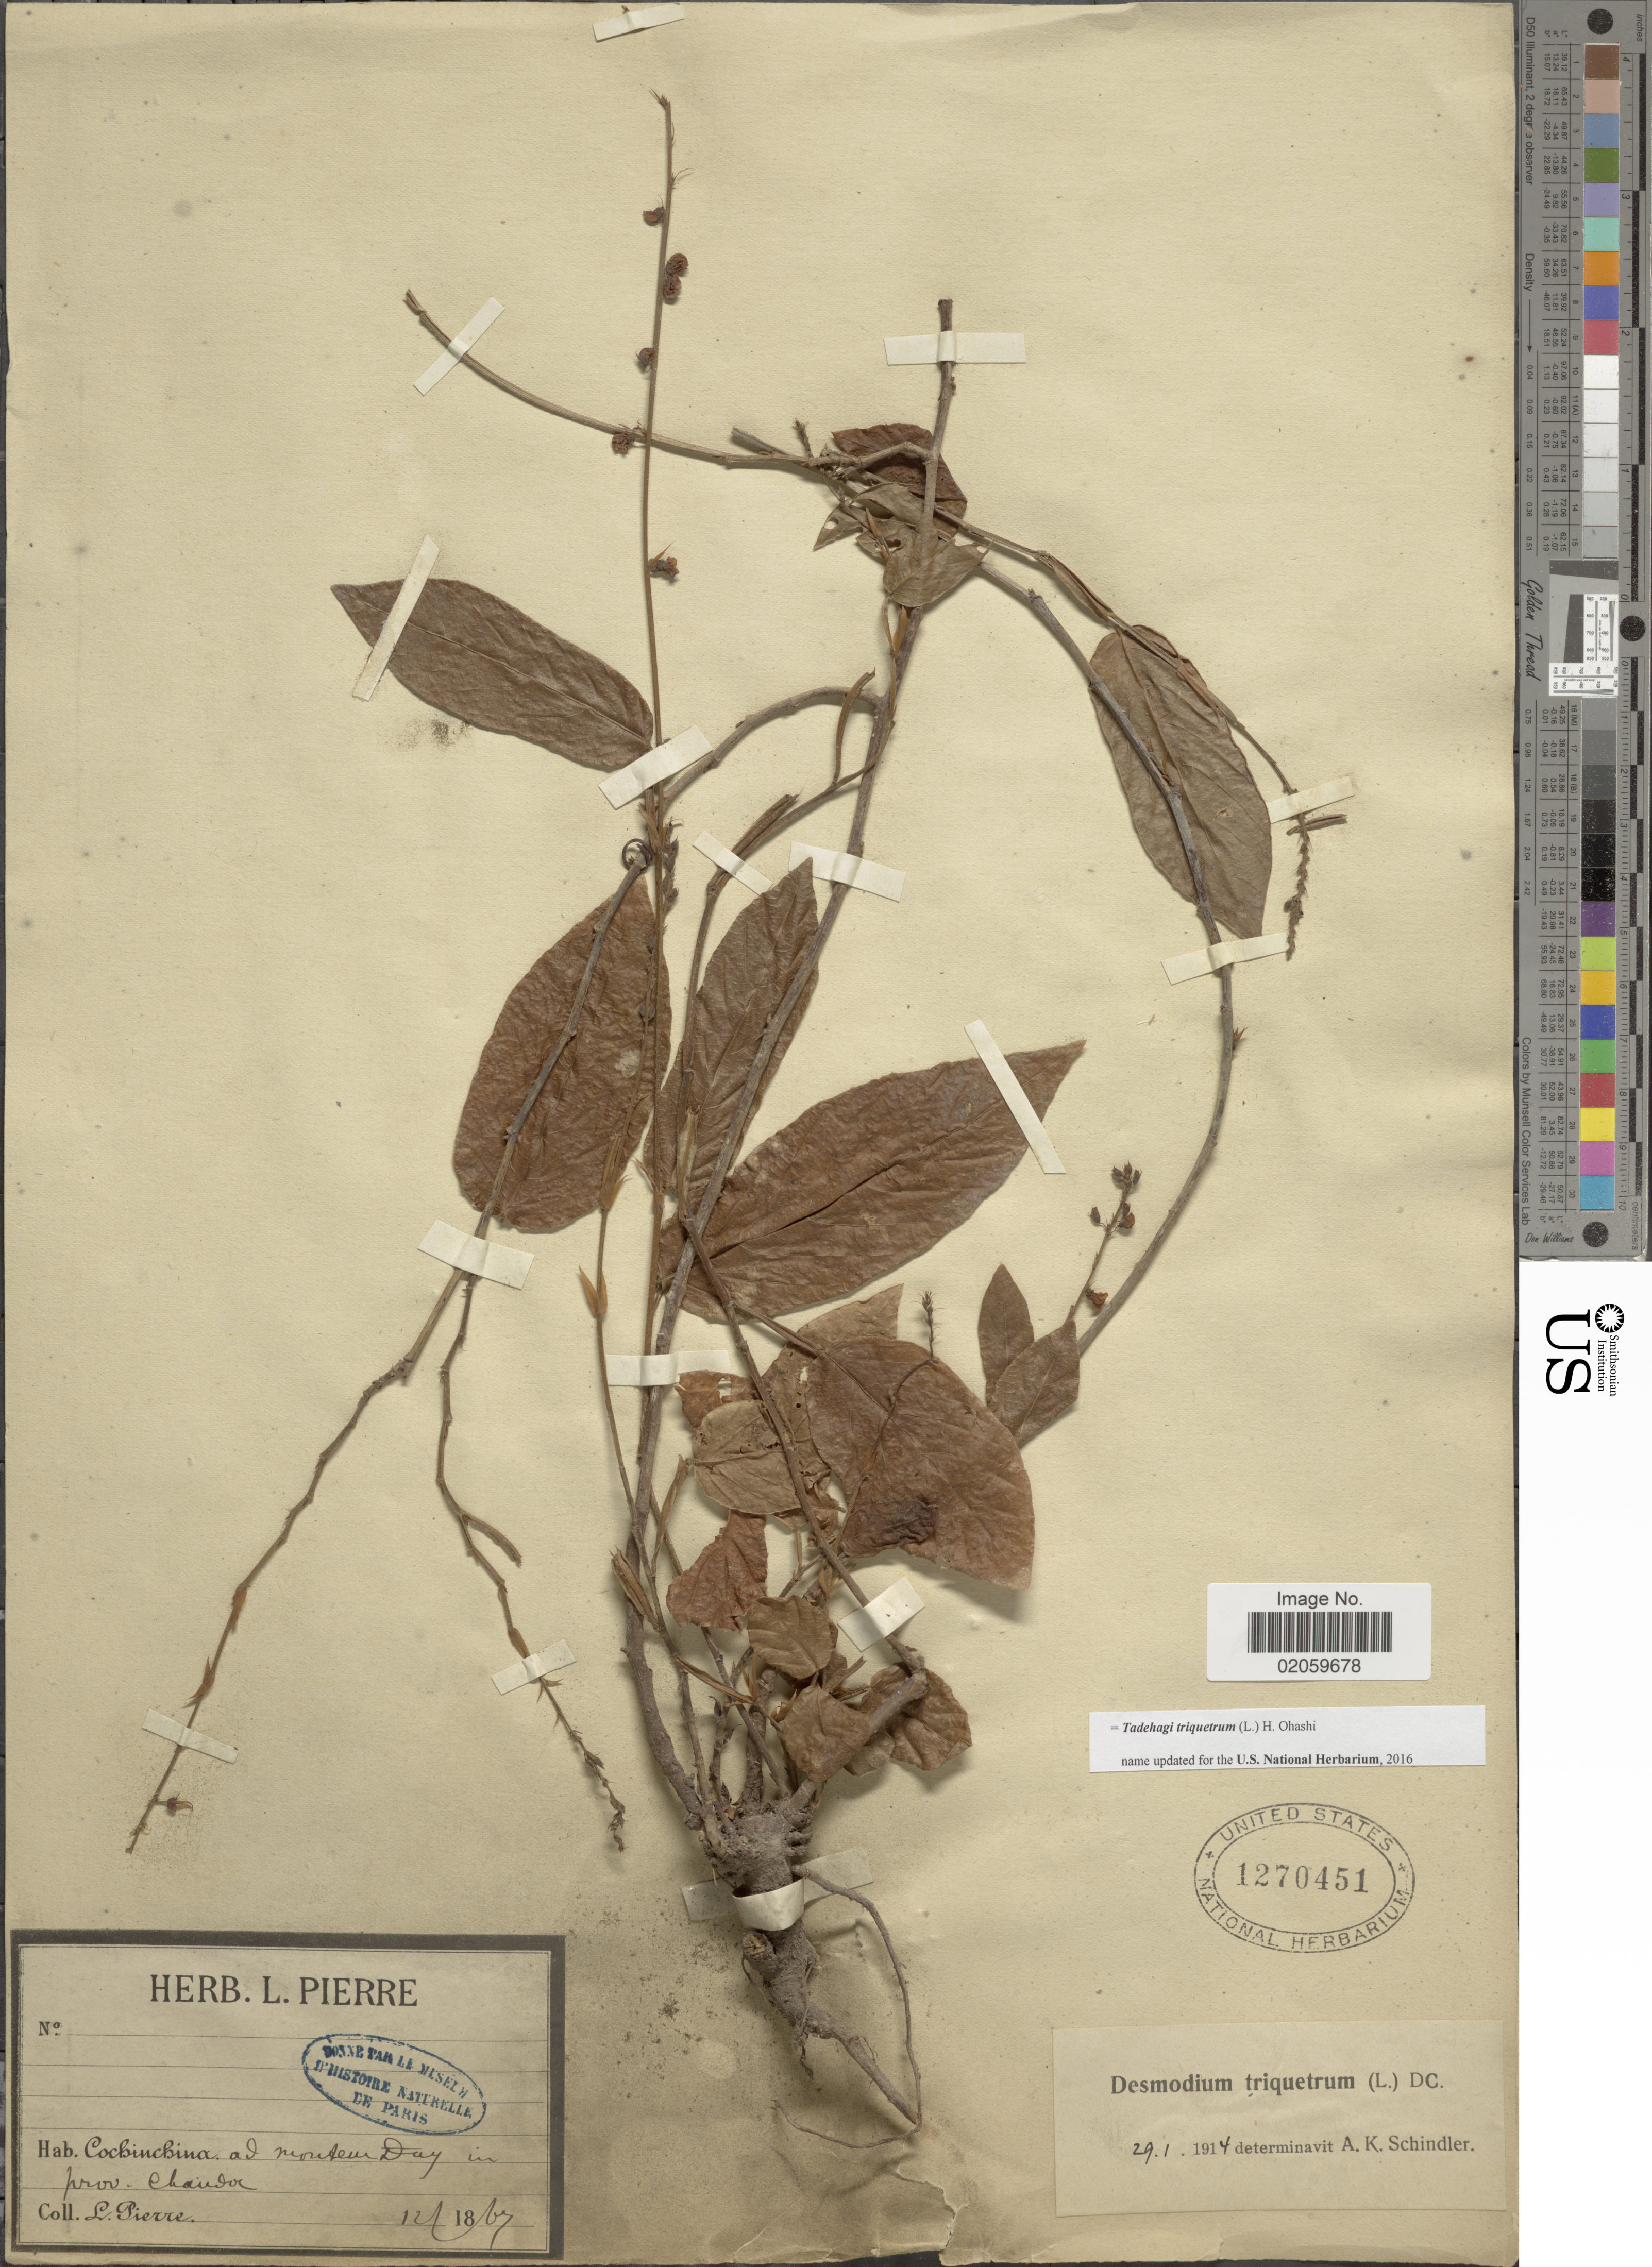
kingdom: Plantae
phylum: Tracheophyta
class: Magnoliopsida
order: Fabales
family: Fabaceae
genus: Tadehagi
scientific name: Tadehagi triquetrum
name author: (L.) H. Ohashi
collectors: L. Pierre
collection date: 1867-12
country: Vietnam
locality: Cochinchina, ad montem Day in prov. Chaudoc [at Day mountain in Chau Doc province]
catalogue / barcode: US 127045